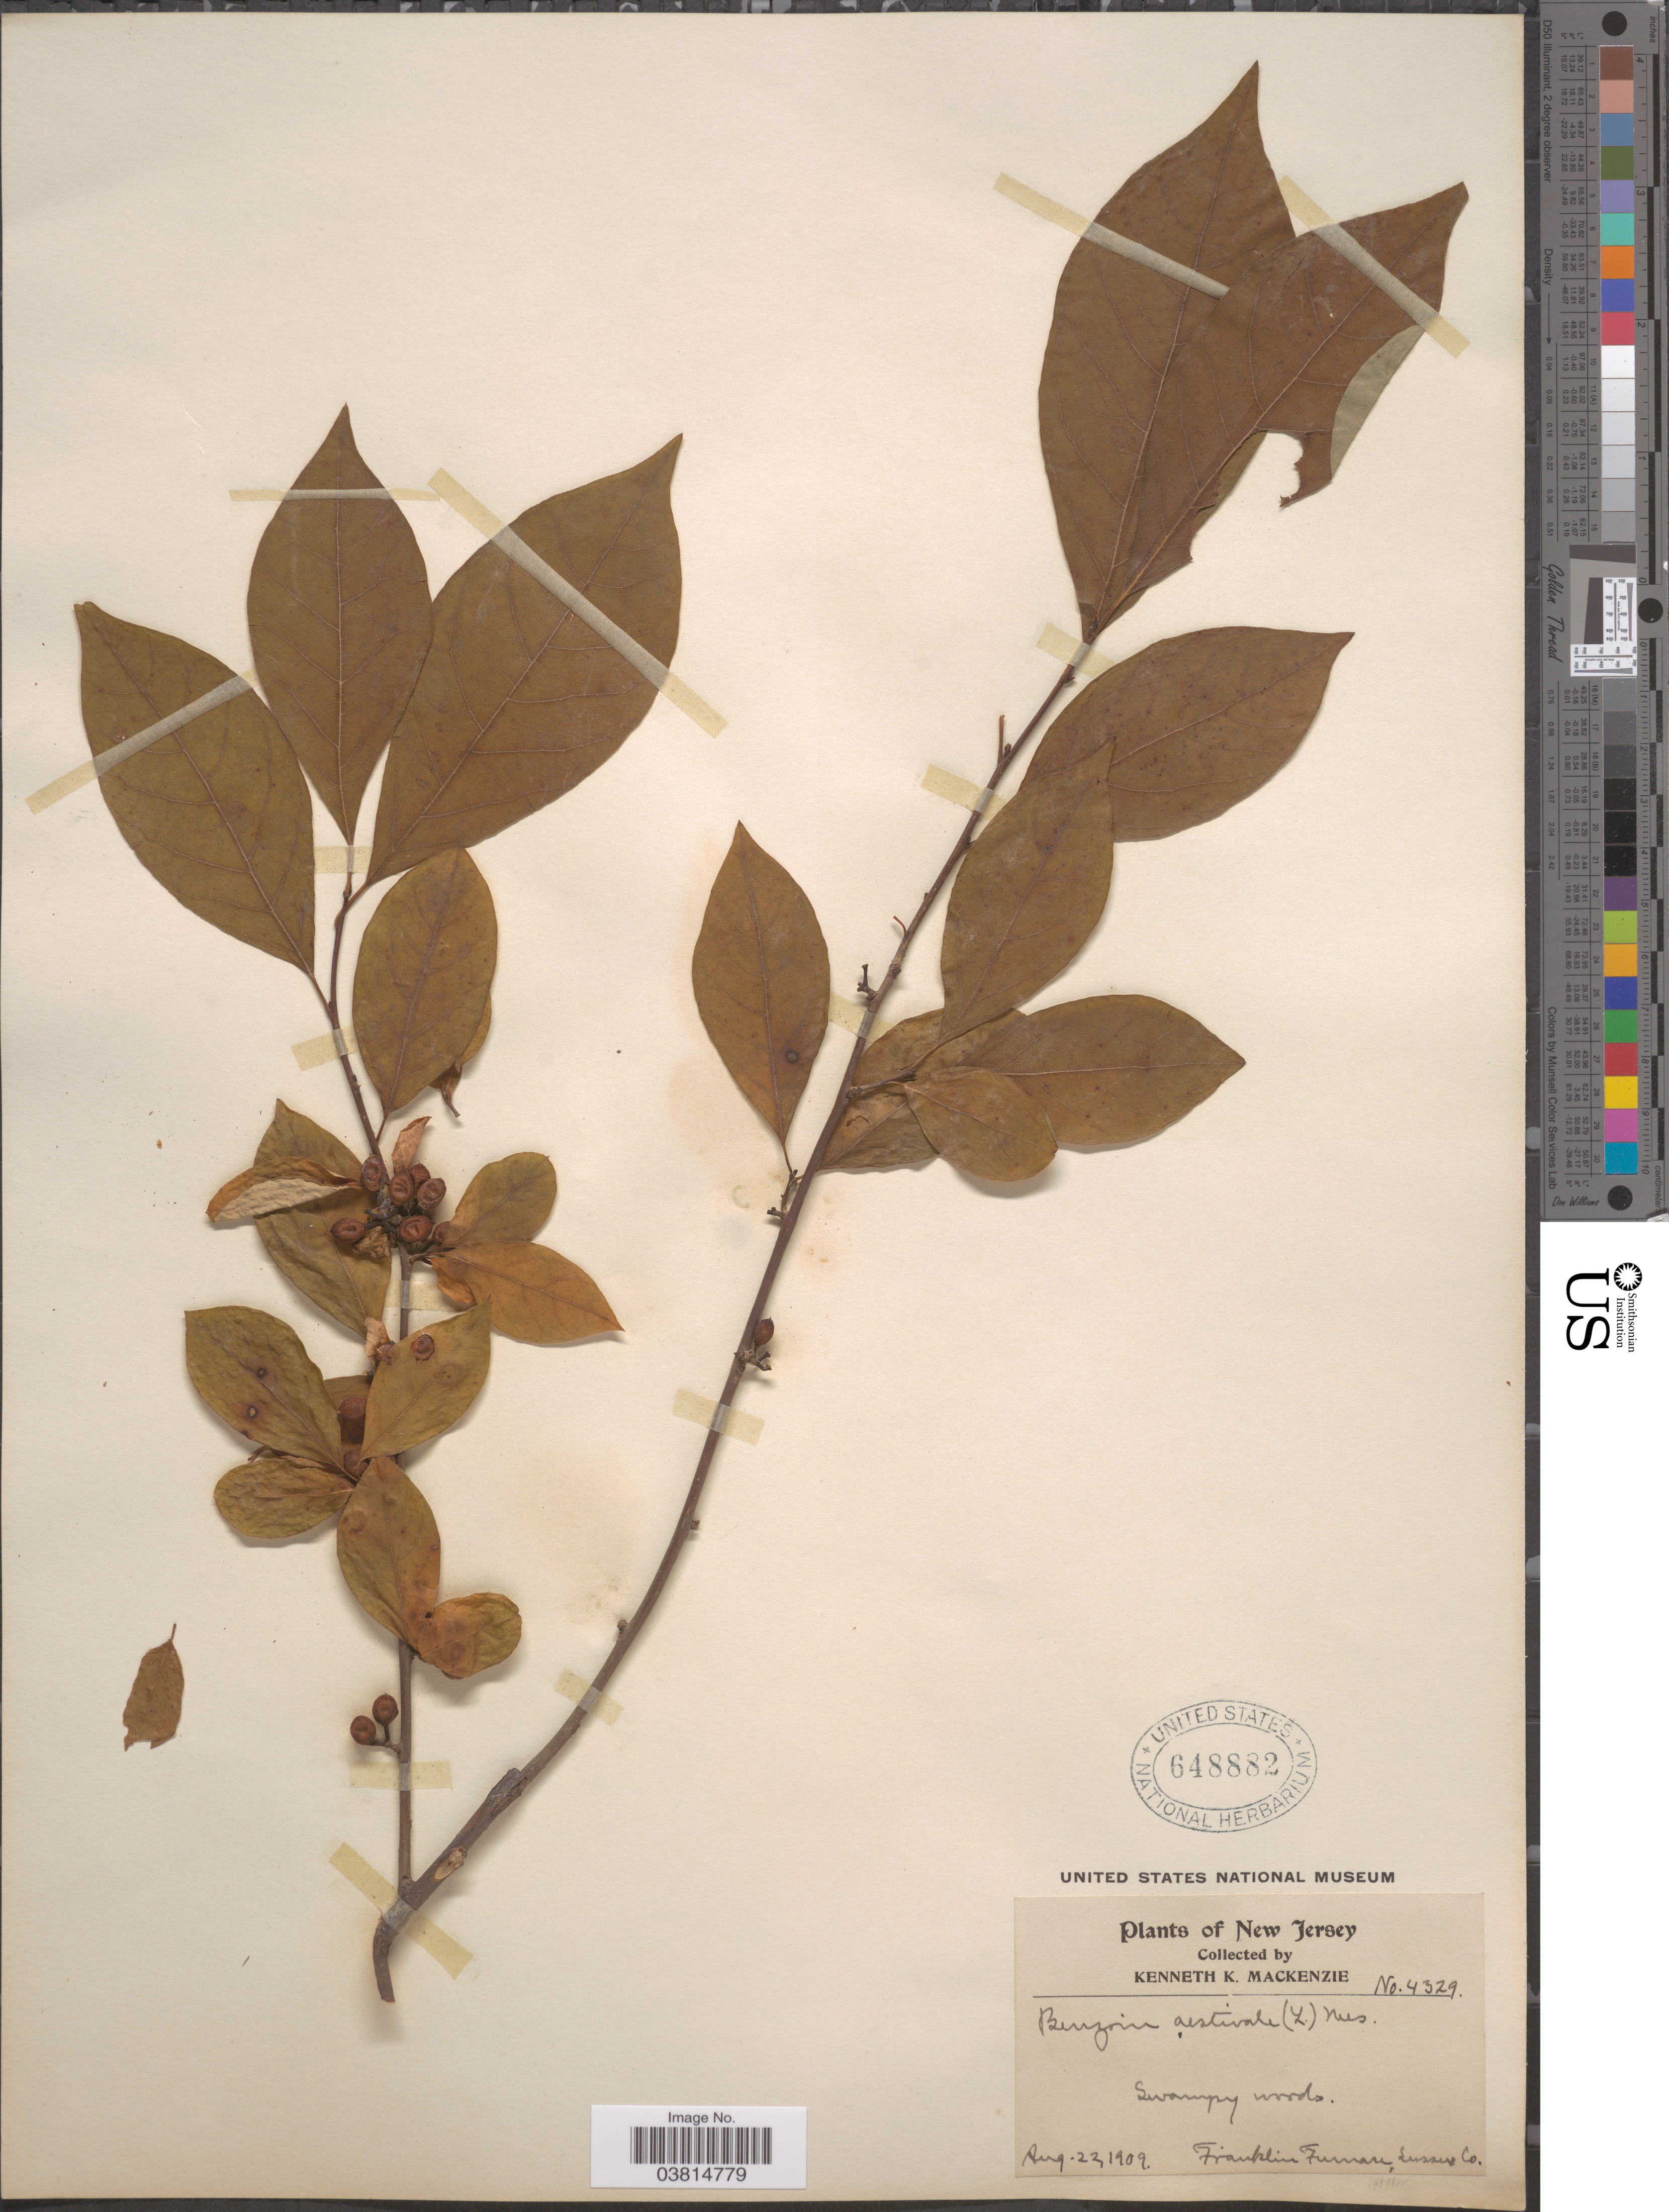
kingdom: Plantae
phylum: Tracheophyta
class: Magnoliopsida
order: Laurales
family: Lauraceae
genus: Lindera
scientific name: Lindera benzoin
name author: (L.) Blume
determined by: Strong, Mark T., (BOT), Smithsonian Institution - National Museum of Natural History (UNITED STATES)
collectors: K. K. Mackenzie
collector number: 4329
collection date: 1909-08-22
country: United States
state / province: New Jersey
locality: Franklin Furnace, Sussex Co.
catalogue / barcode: US 648882